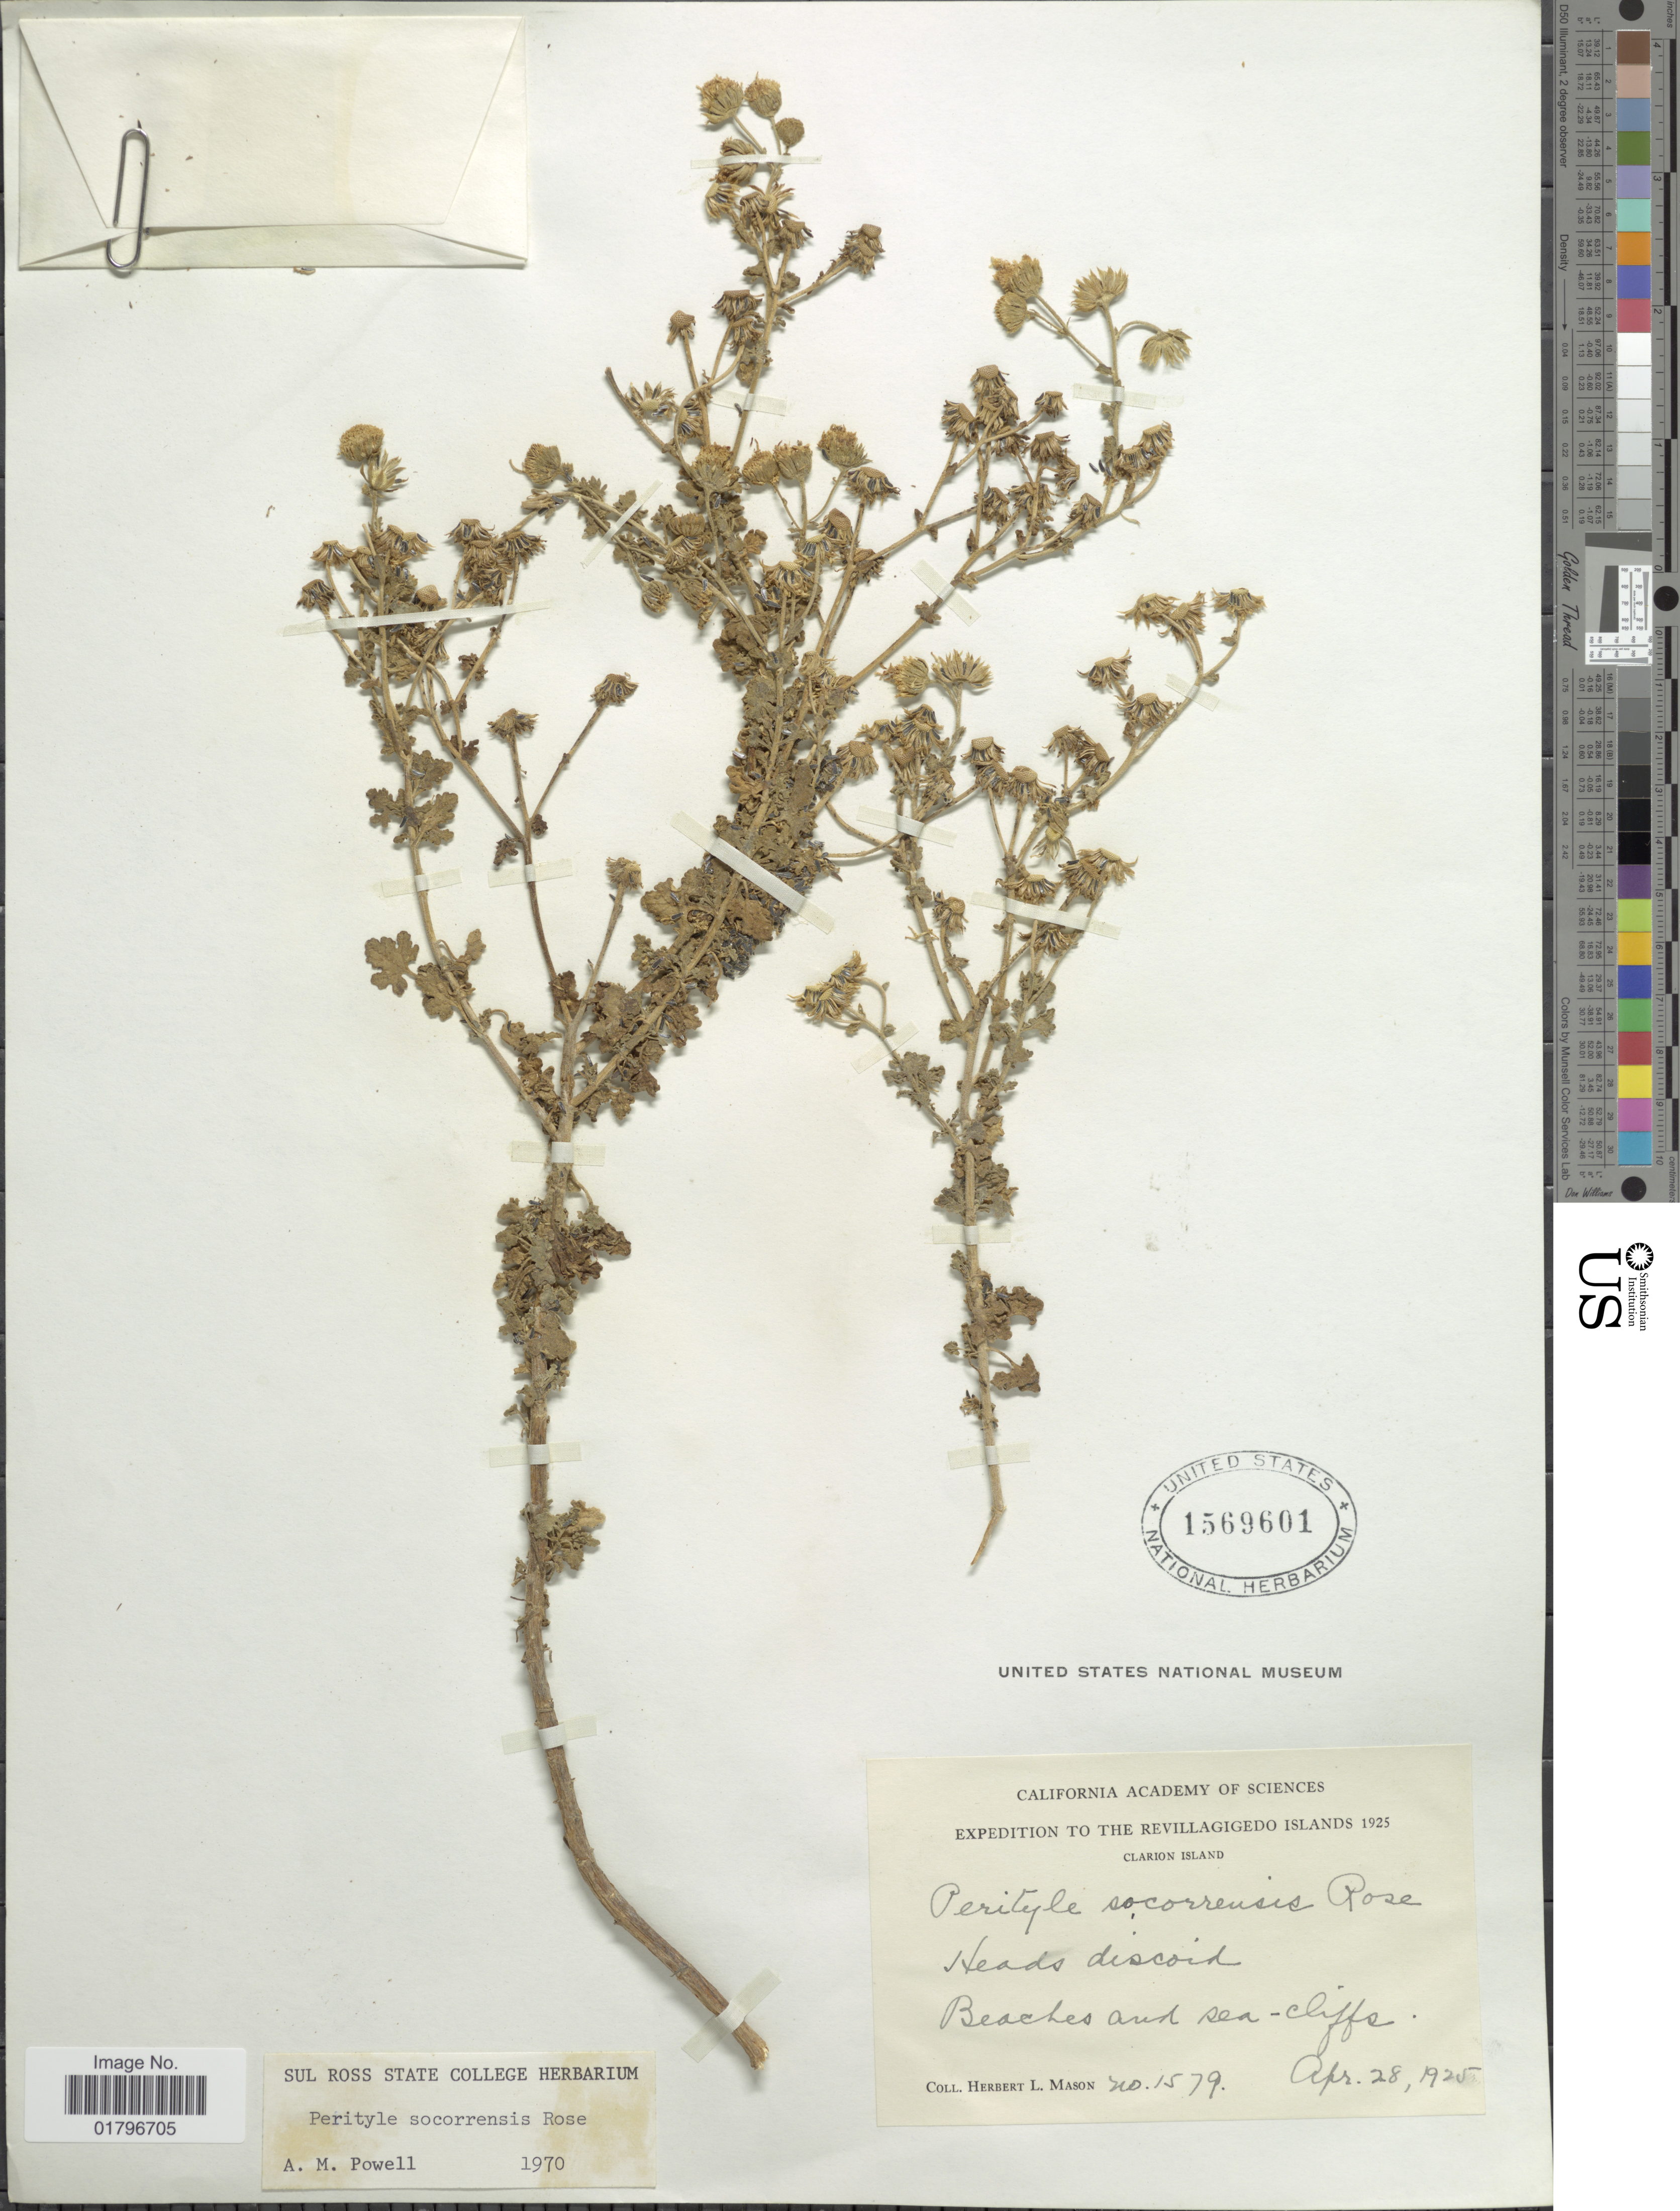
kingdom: Plantae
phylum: Tracheophyta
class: Magnoliopsida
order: Asterales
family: Asteraceae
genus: Perityle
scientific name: Perityle socorrosensis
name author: Rose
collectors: H. L. Mason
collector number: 1579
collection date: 1925-04-28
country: Mexico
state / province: Colima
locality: Revillagigedo Islands. Clarion Island. Heads discoid. Beaches and sea-cliffs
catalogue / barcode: US 1569601